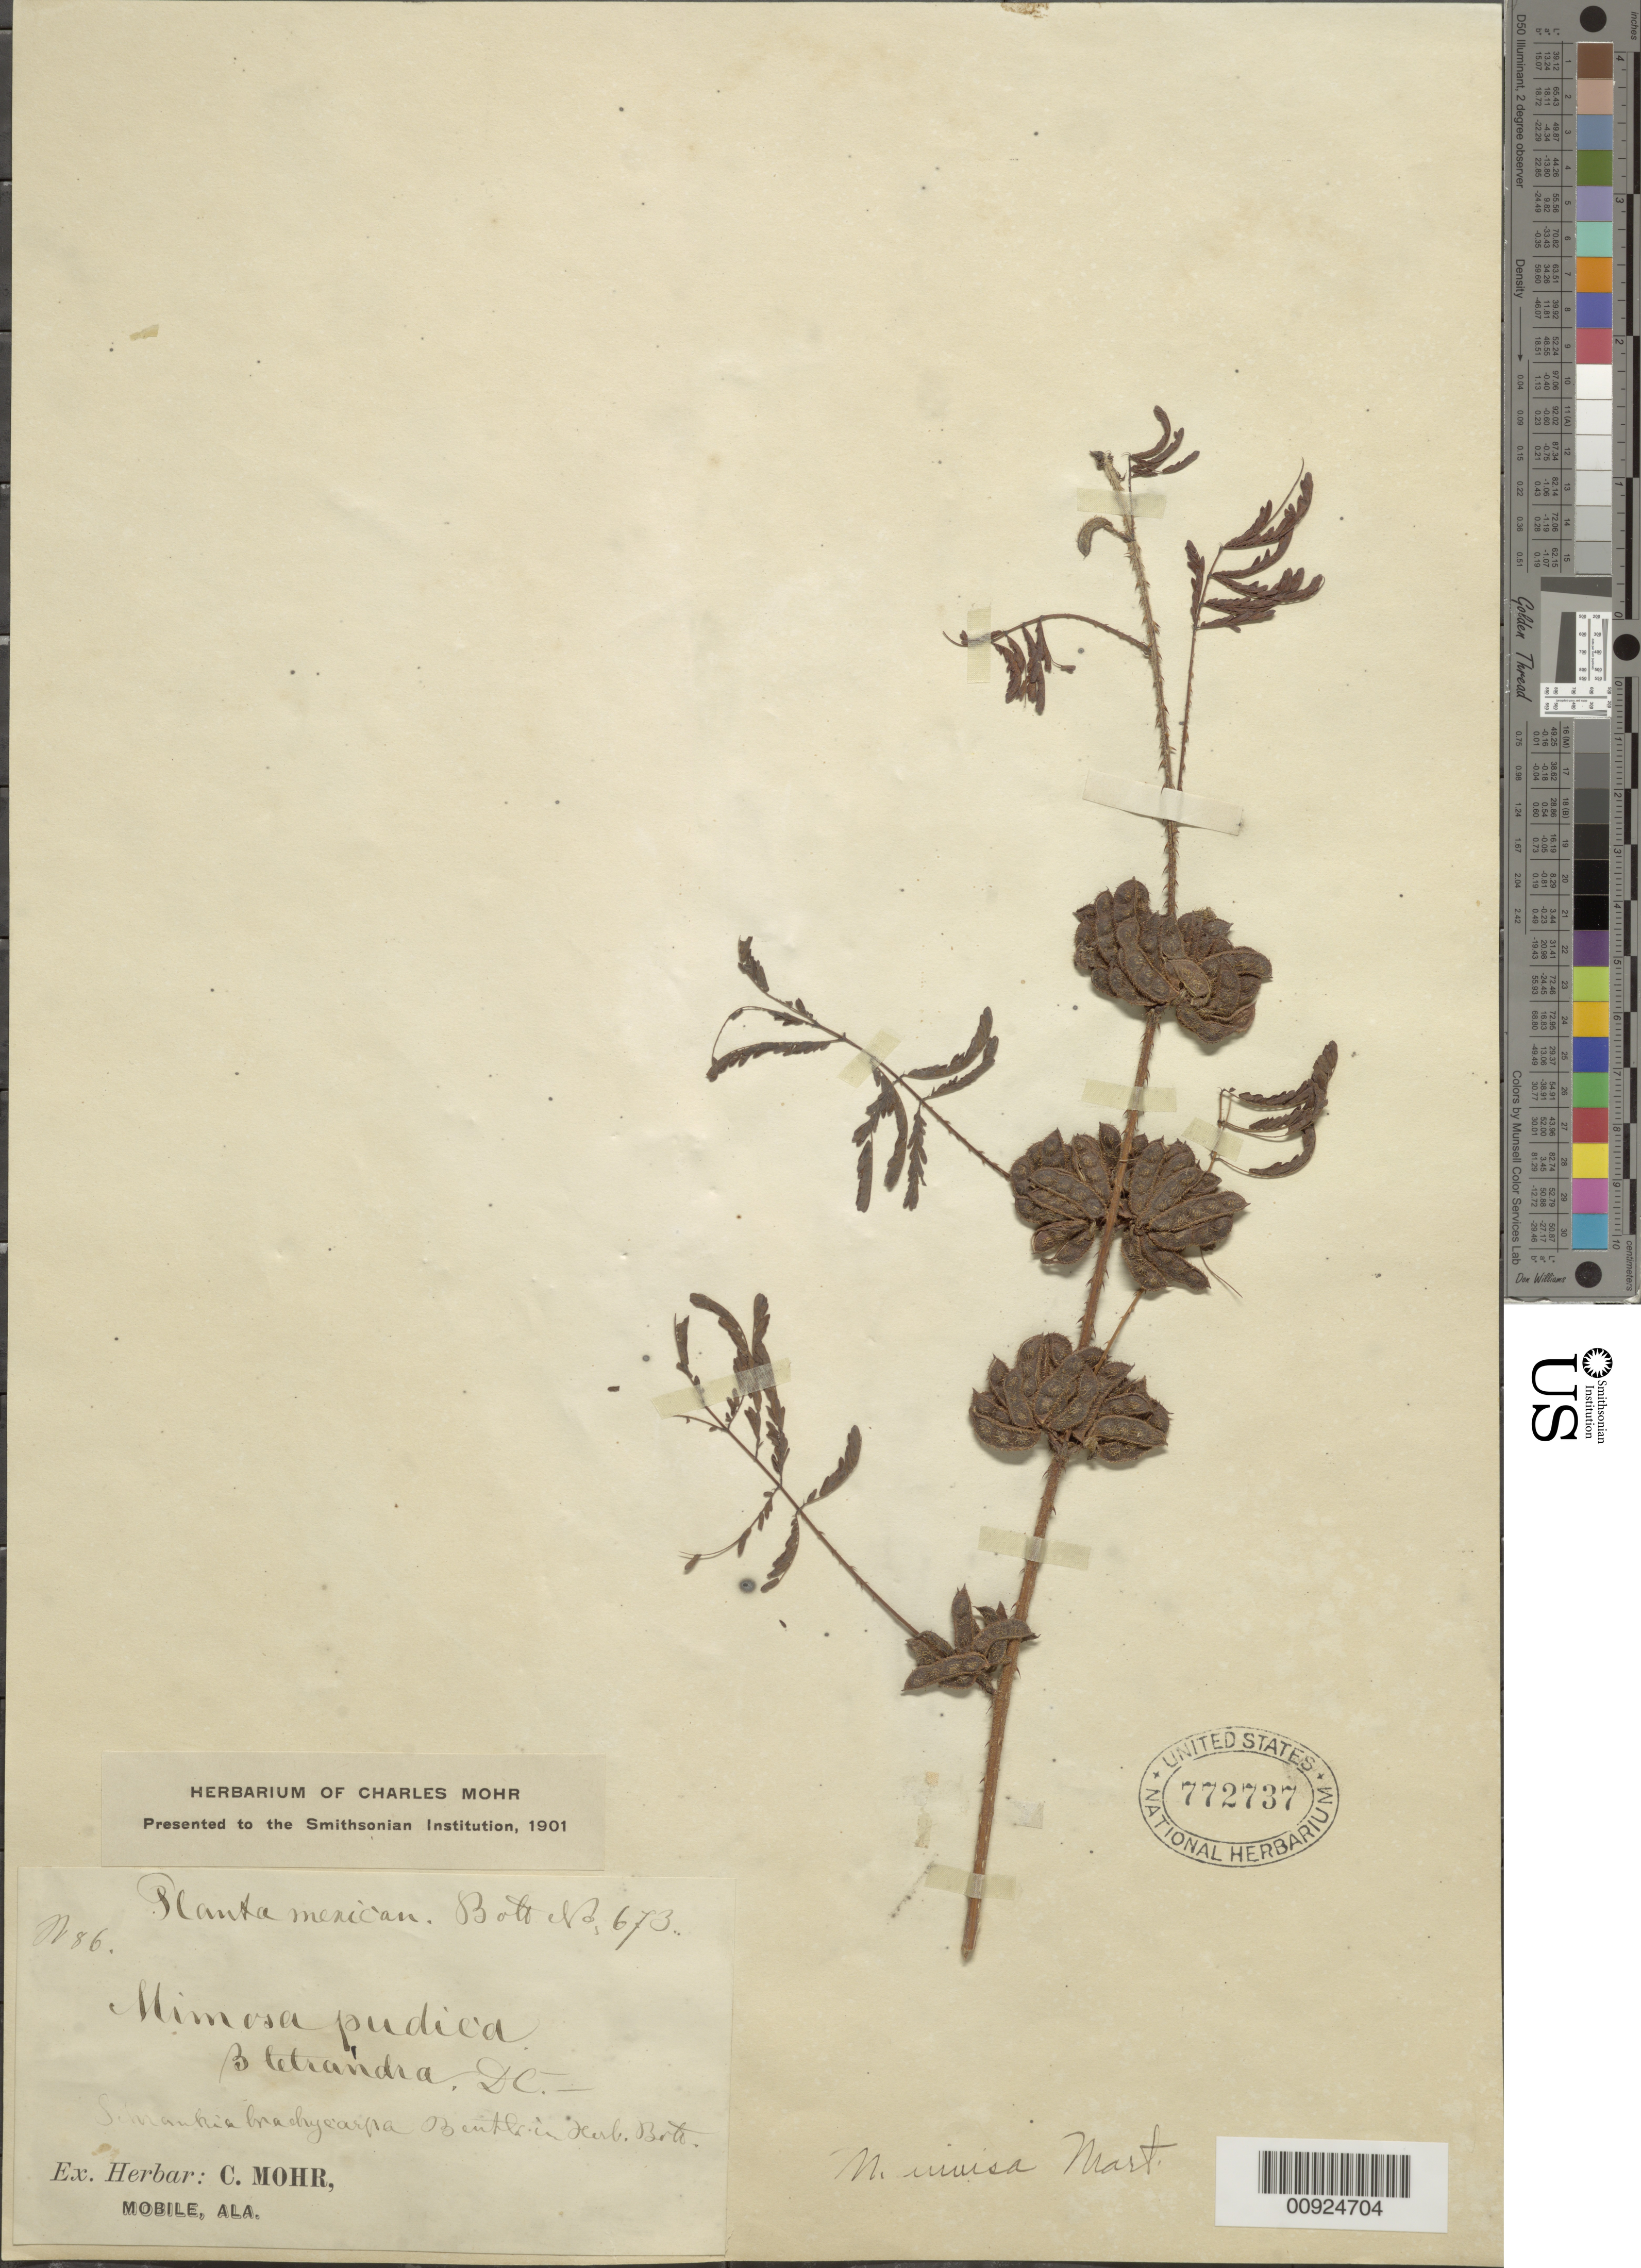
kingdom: Plantae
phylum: Tracheophyta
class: Magnoliopsida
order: Fabales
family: Fabaceae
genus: Mimosa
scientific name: Mimosa invisa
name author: Mart. ex Colla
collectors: C. T. Mohr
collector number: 86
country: Mexico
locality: Mexico.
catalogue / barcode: US 772737